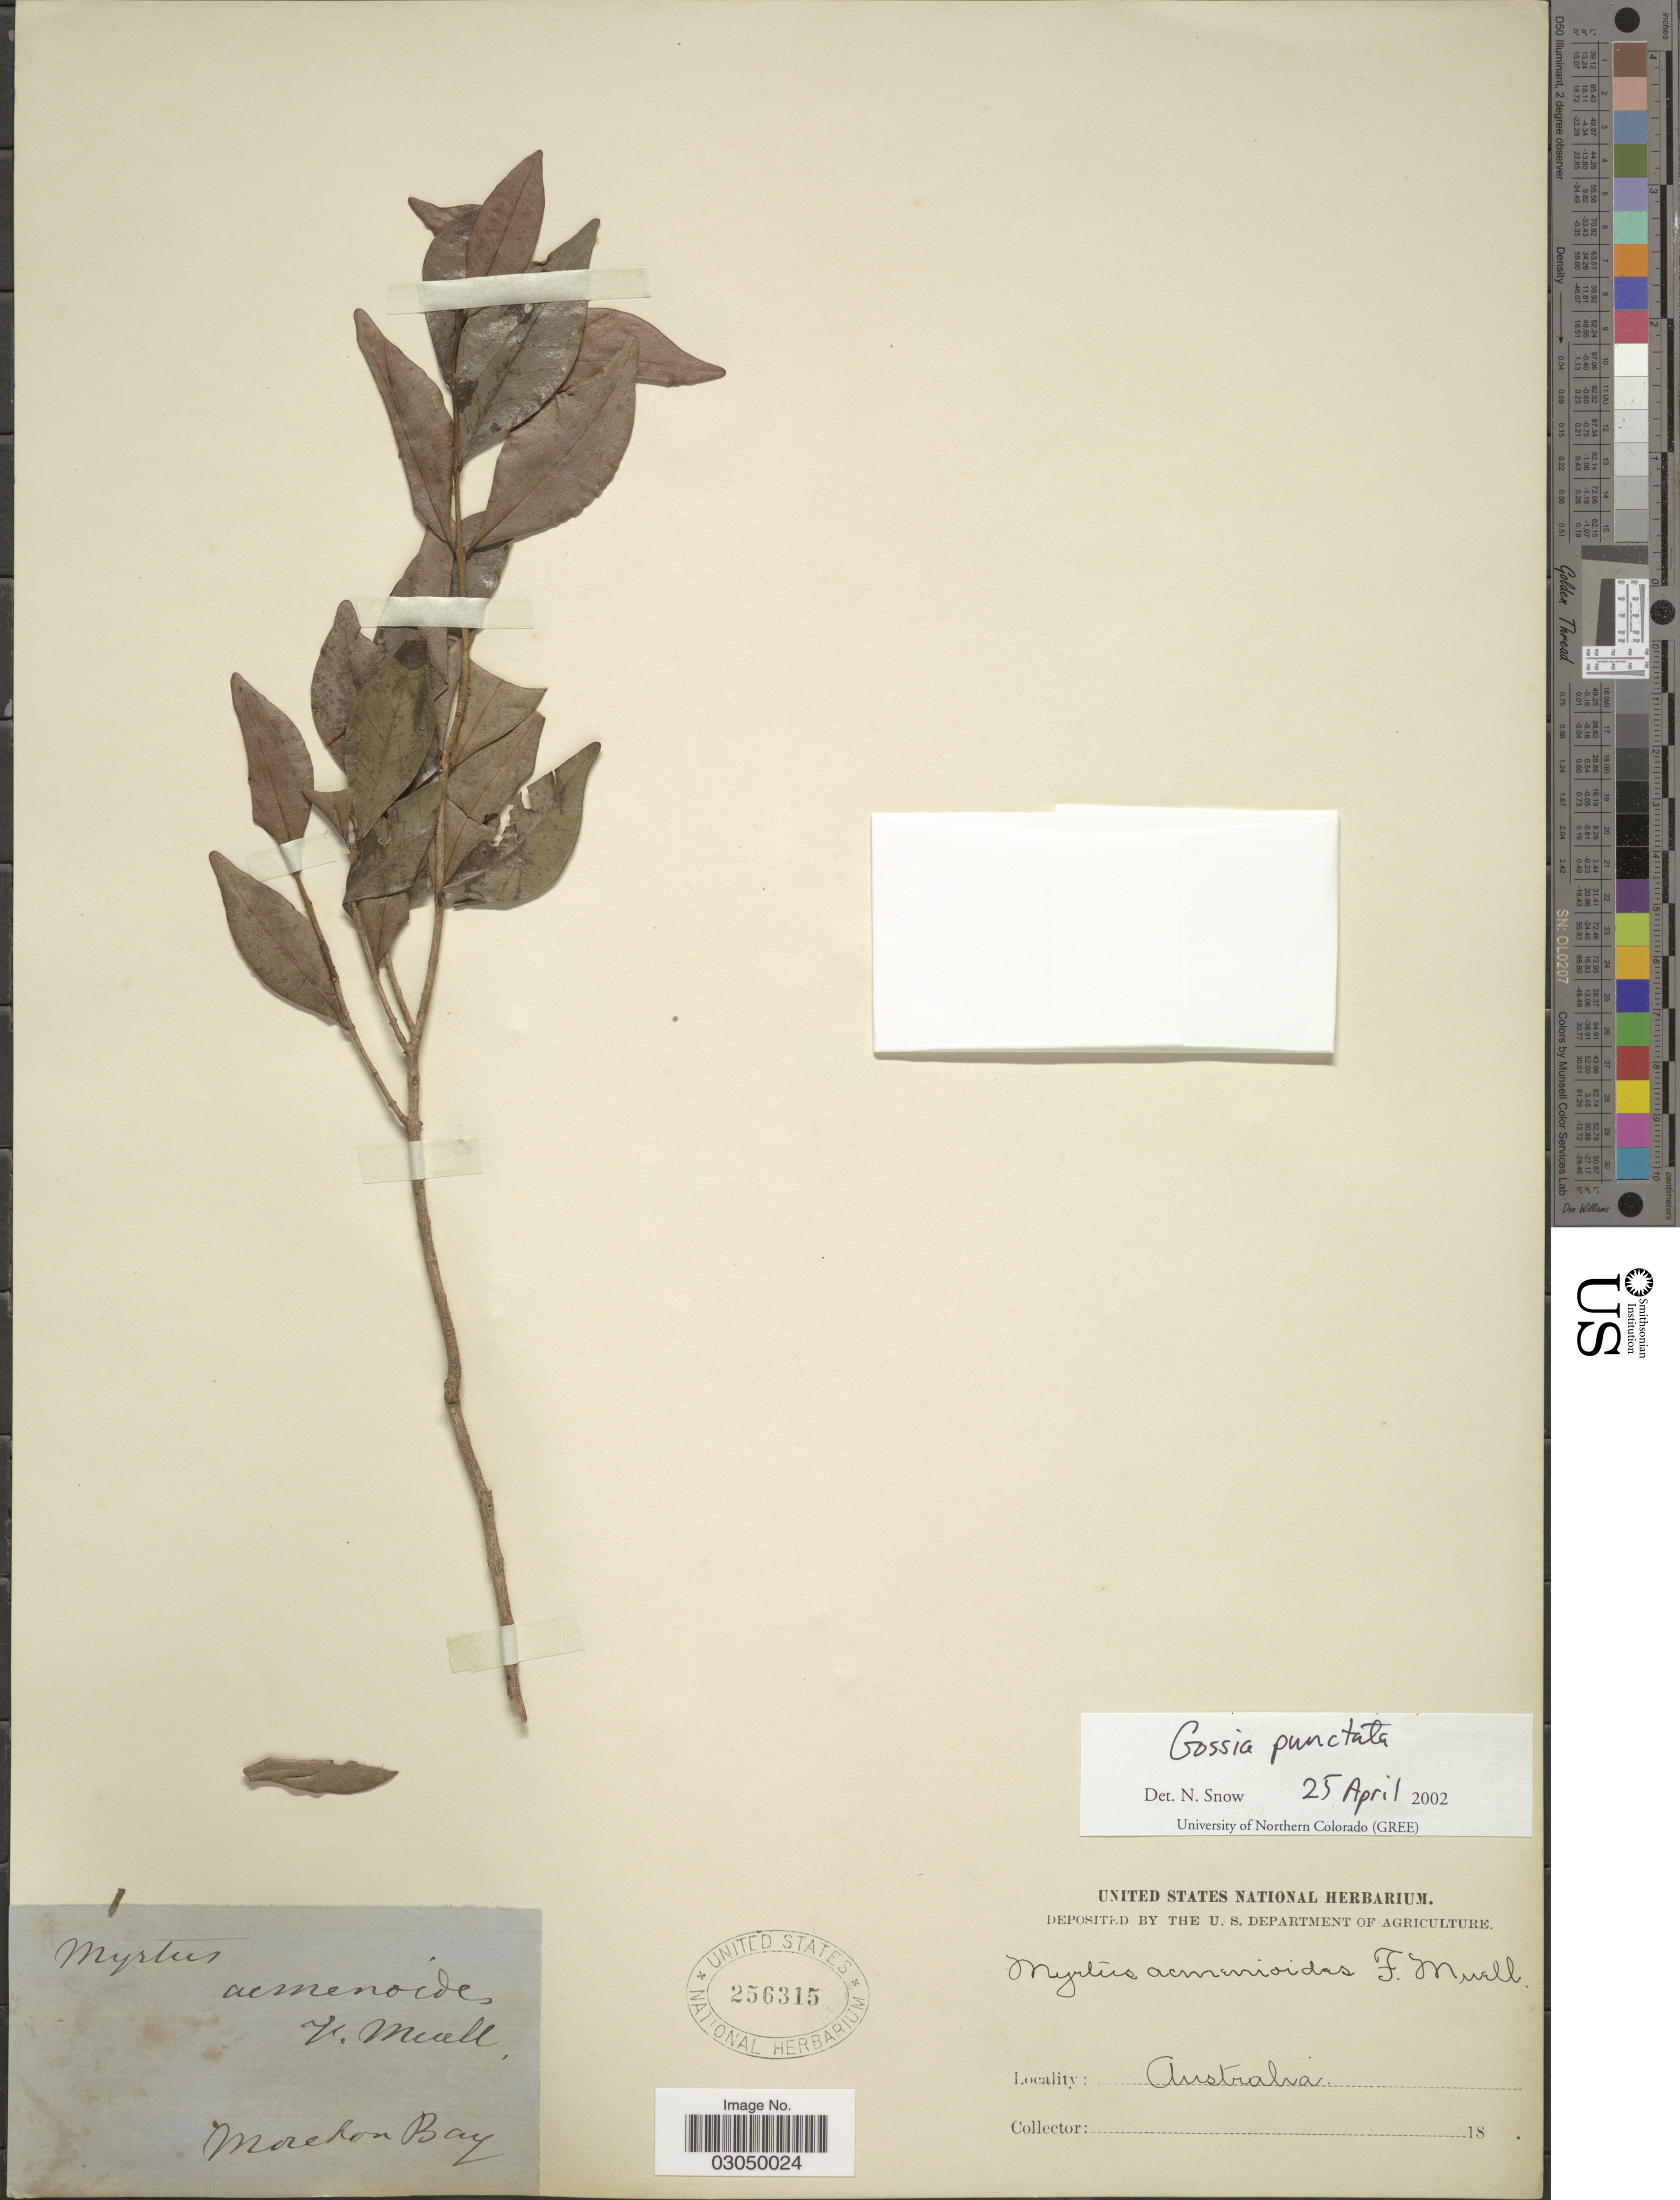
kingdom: Plantae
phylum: Tracheophyta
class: Magnoliopsida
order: Myrtales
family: Myrtaceae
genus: Gossia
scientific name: Gossia punctata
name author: N. Snow & Guymer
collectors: ex herb. United States National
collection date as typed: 18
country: Australia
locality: Moreton Bay.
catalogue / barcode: US 256315